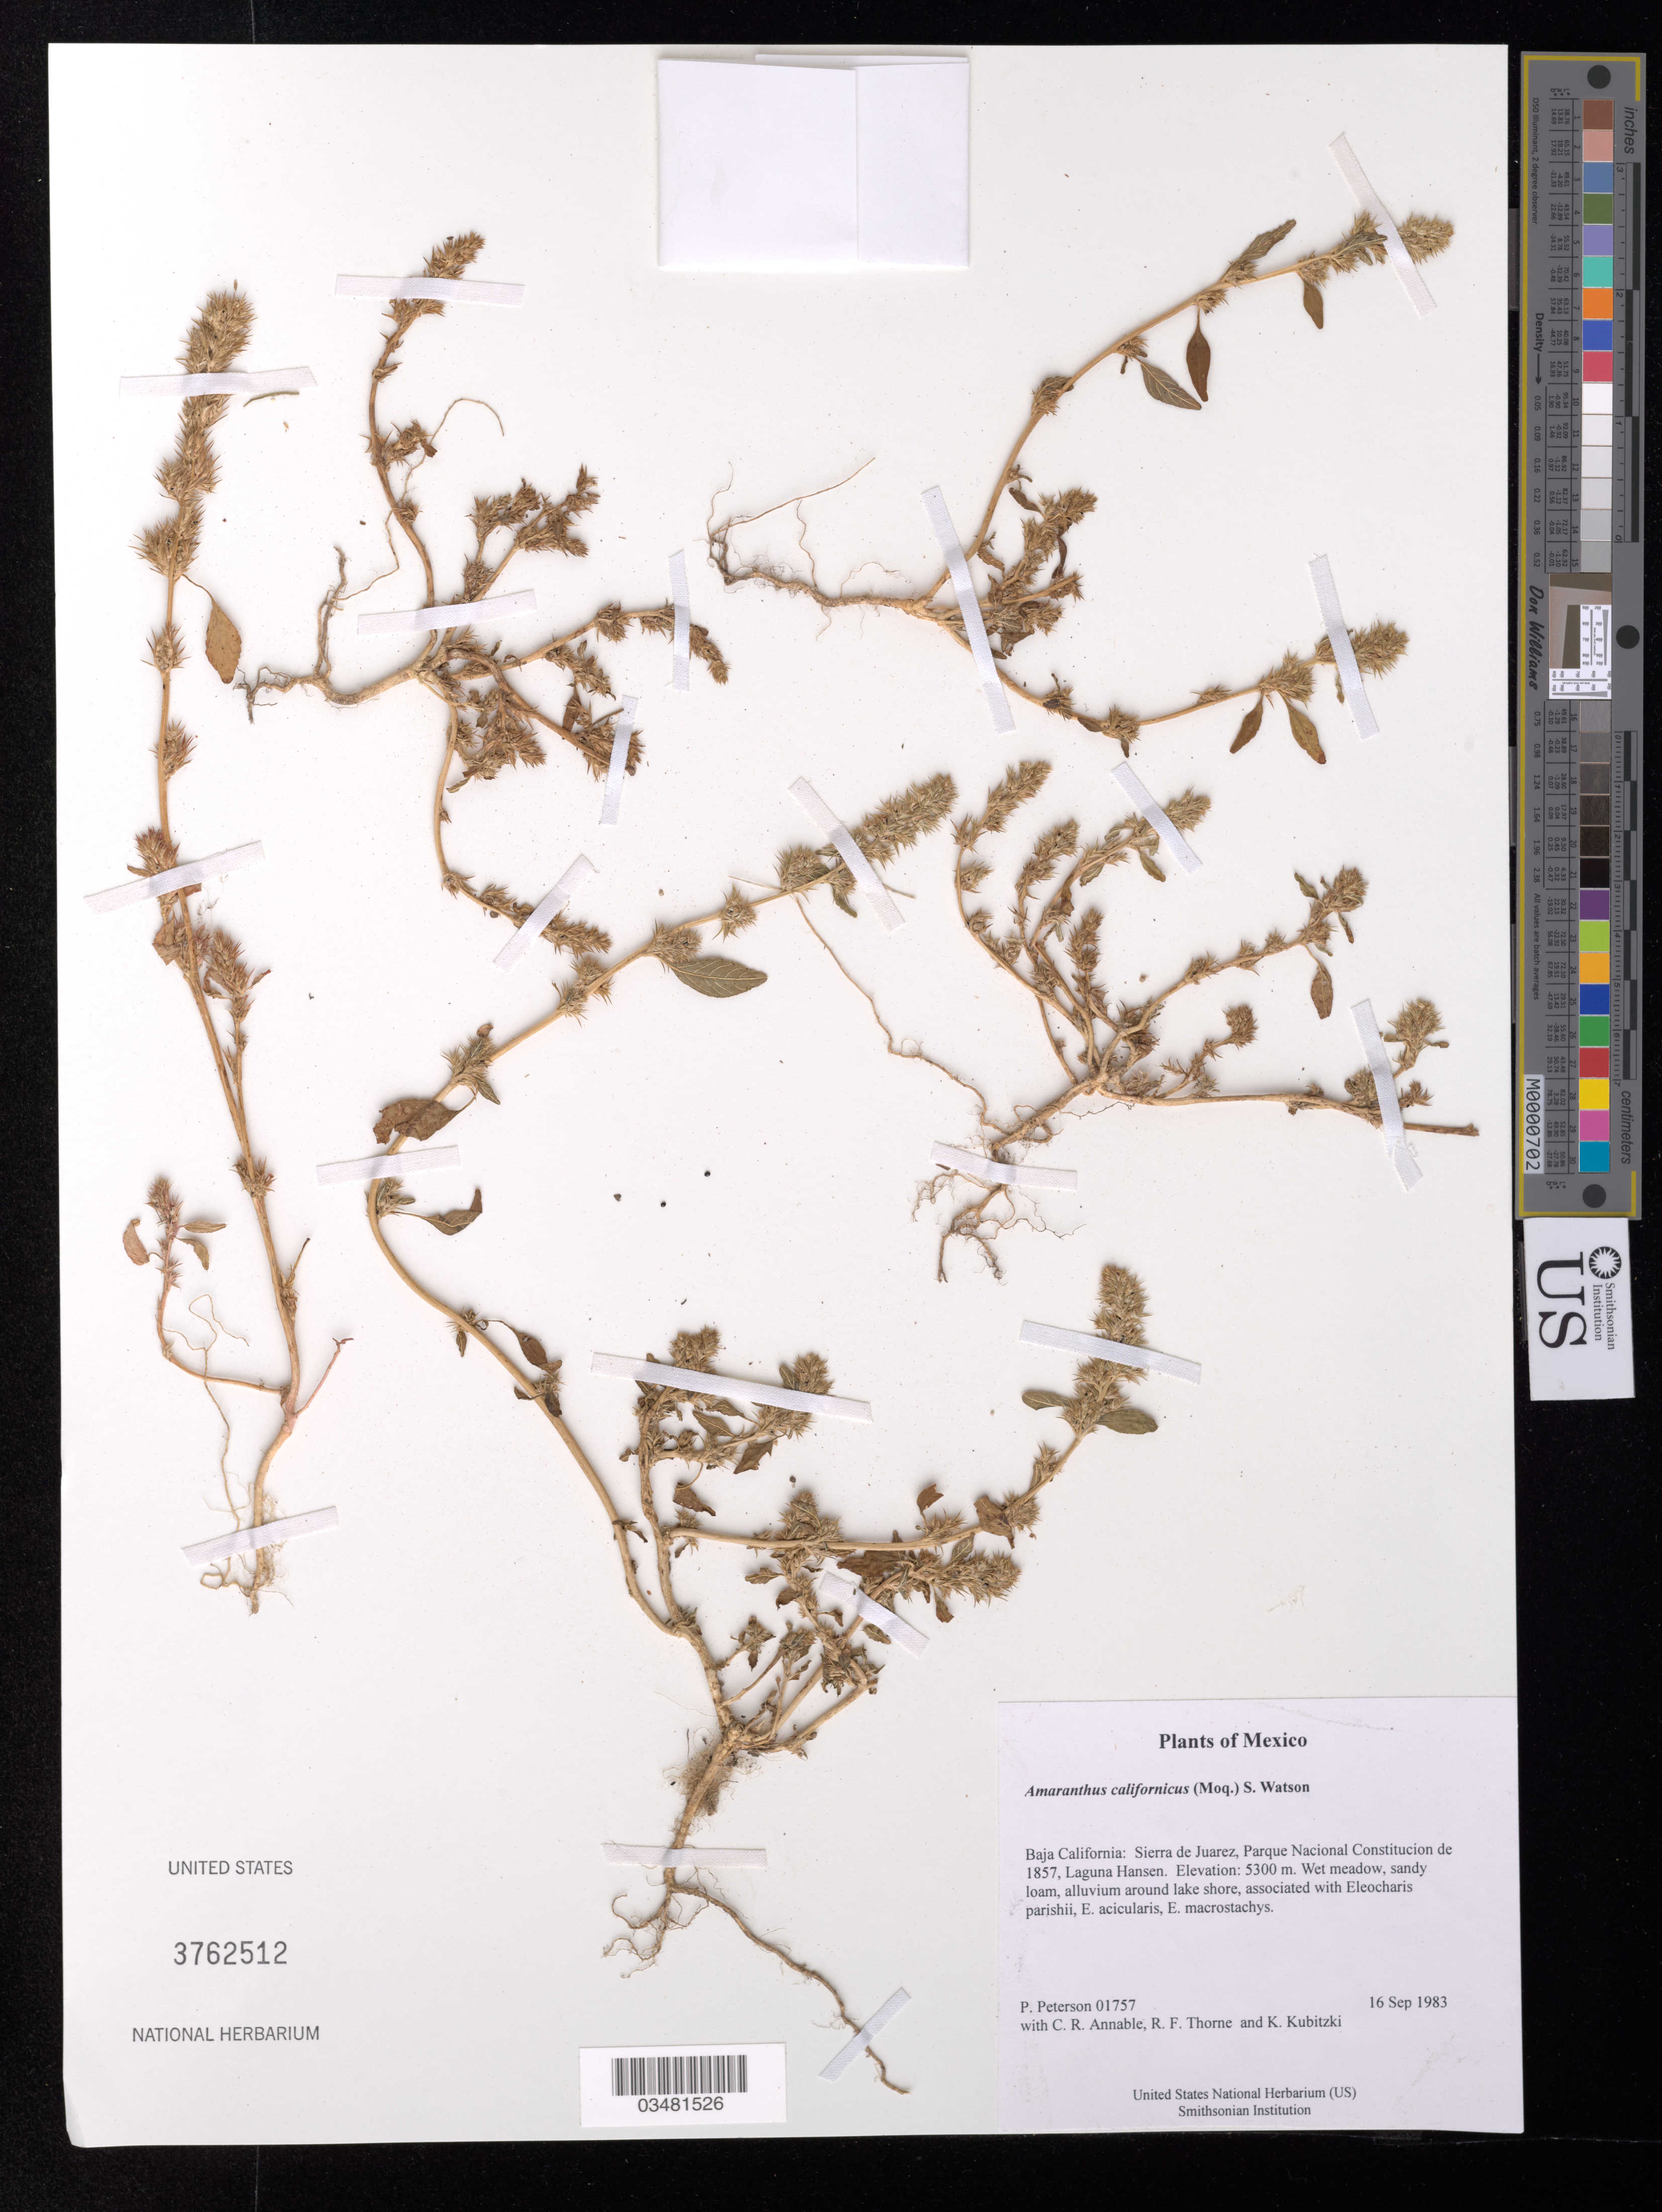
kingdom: Plantae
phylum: Tracheophyta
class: Magnoliopsida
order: Caryophyllales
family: Amaranthaceae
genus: Amaranthus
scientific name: Amaranthus californicus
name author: (Moq.) S. Watson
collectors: P. M. Peterson, C. R. Annable, R. F. Thorne & K. Kubitzki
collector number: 01757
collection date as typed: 16 Sep 1983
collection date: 1983-09-16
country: Mexico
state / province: Baja California Norte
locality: Sierra de Juarez, Parque Nacional Constitucion de 1857, Laguna Hansen.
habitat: Wet meadow, sandy loam, alluvium around lake shore, associated with Eleocharis parishii, E. acicularis, E. macrostachys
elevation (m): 5300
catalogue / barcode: US 3762512